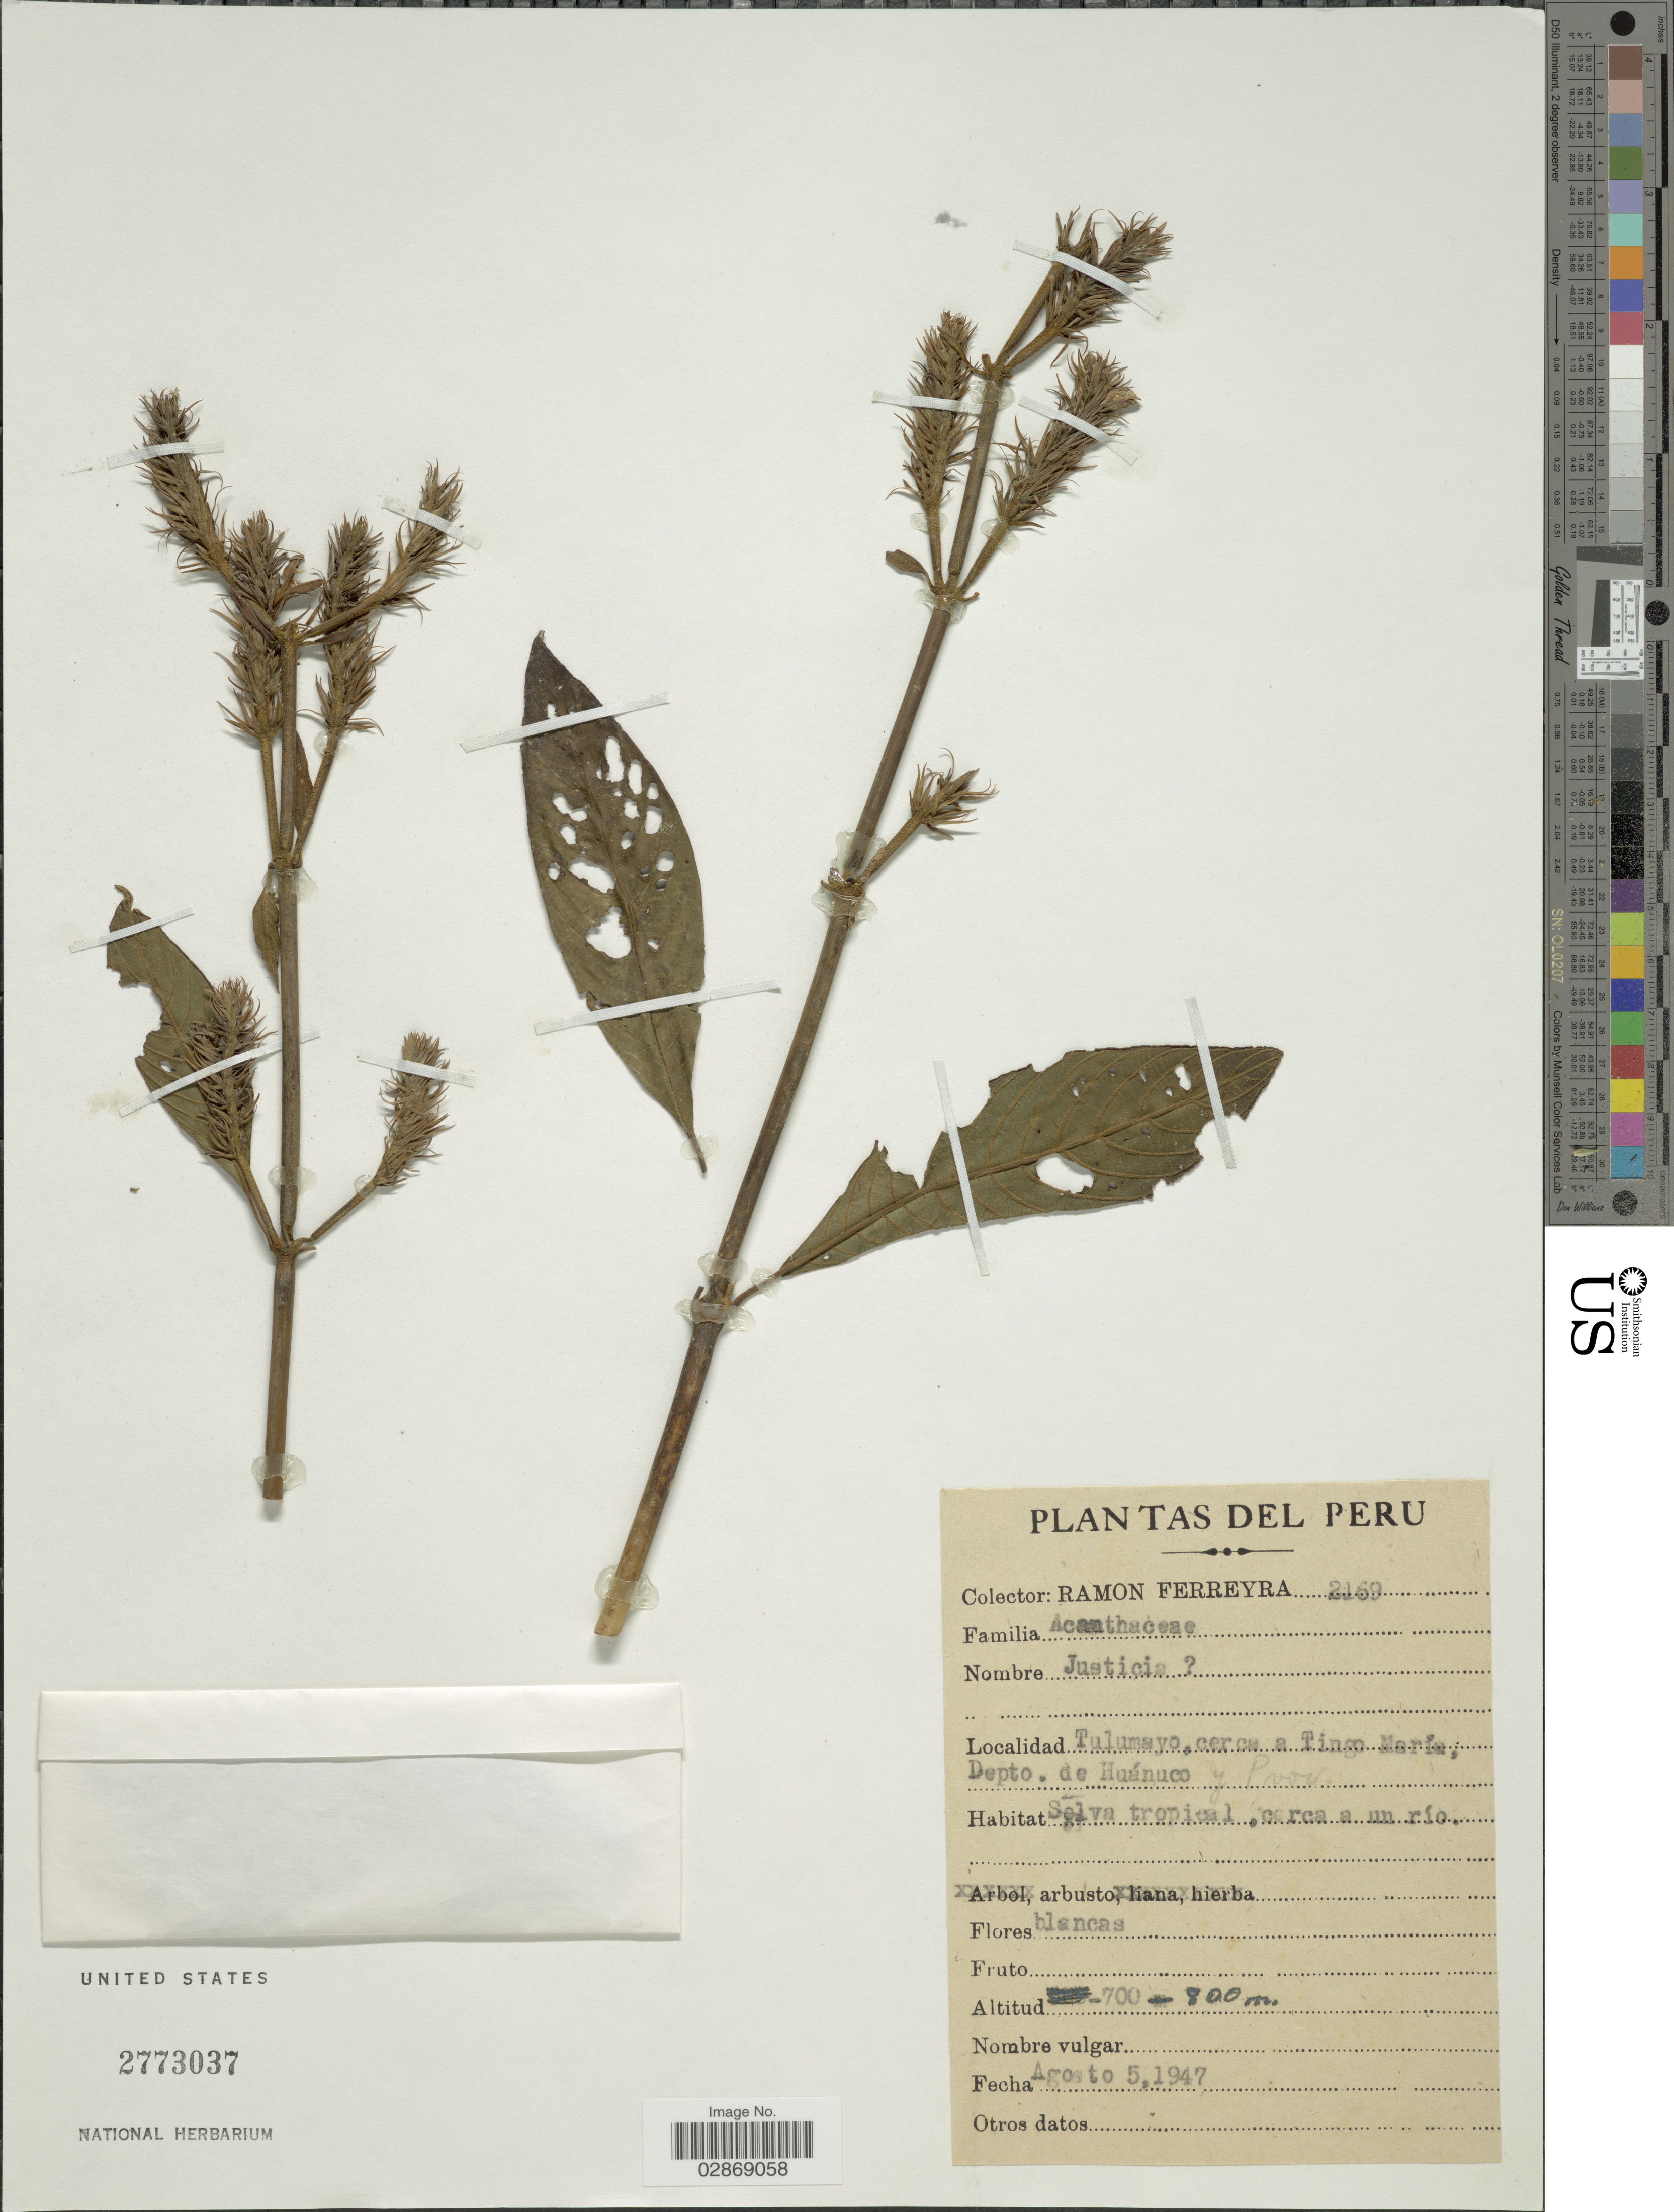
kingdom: Plantae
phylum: Tracheophyta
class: Magnoliopsida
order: Lamiales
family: Acanthaceae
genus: Pachystachys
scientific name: Pachystachys sp.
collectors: R. A. Ferreyra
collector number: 2169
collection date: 1947-08-05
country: Peru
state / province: Huánuco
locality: Tulumayo, cerca a Tingo María, Depto. de Huánuco.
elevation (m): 700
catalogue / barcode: US 2773037